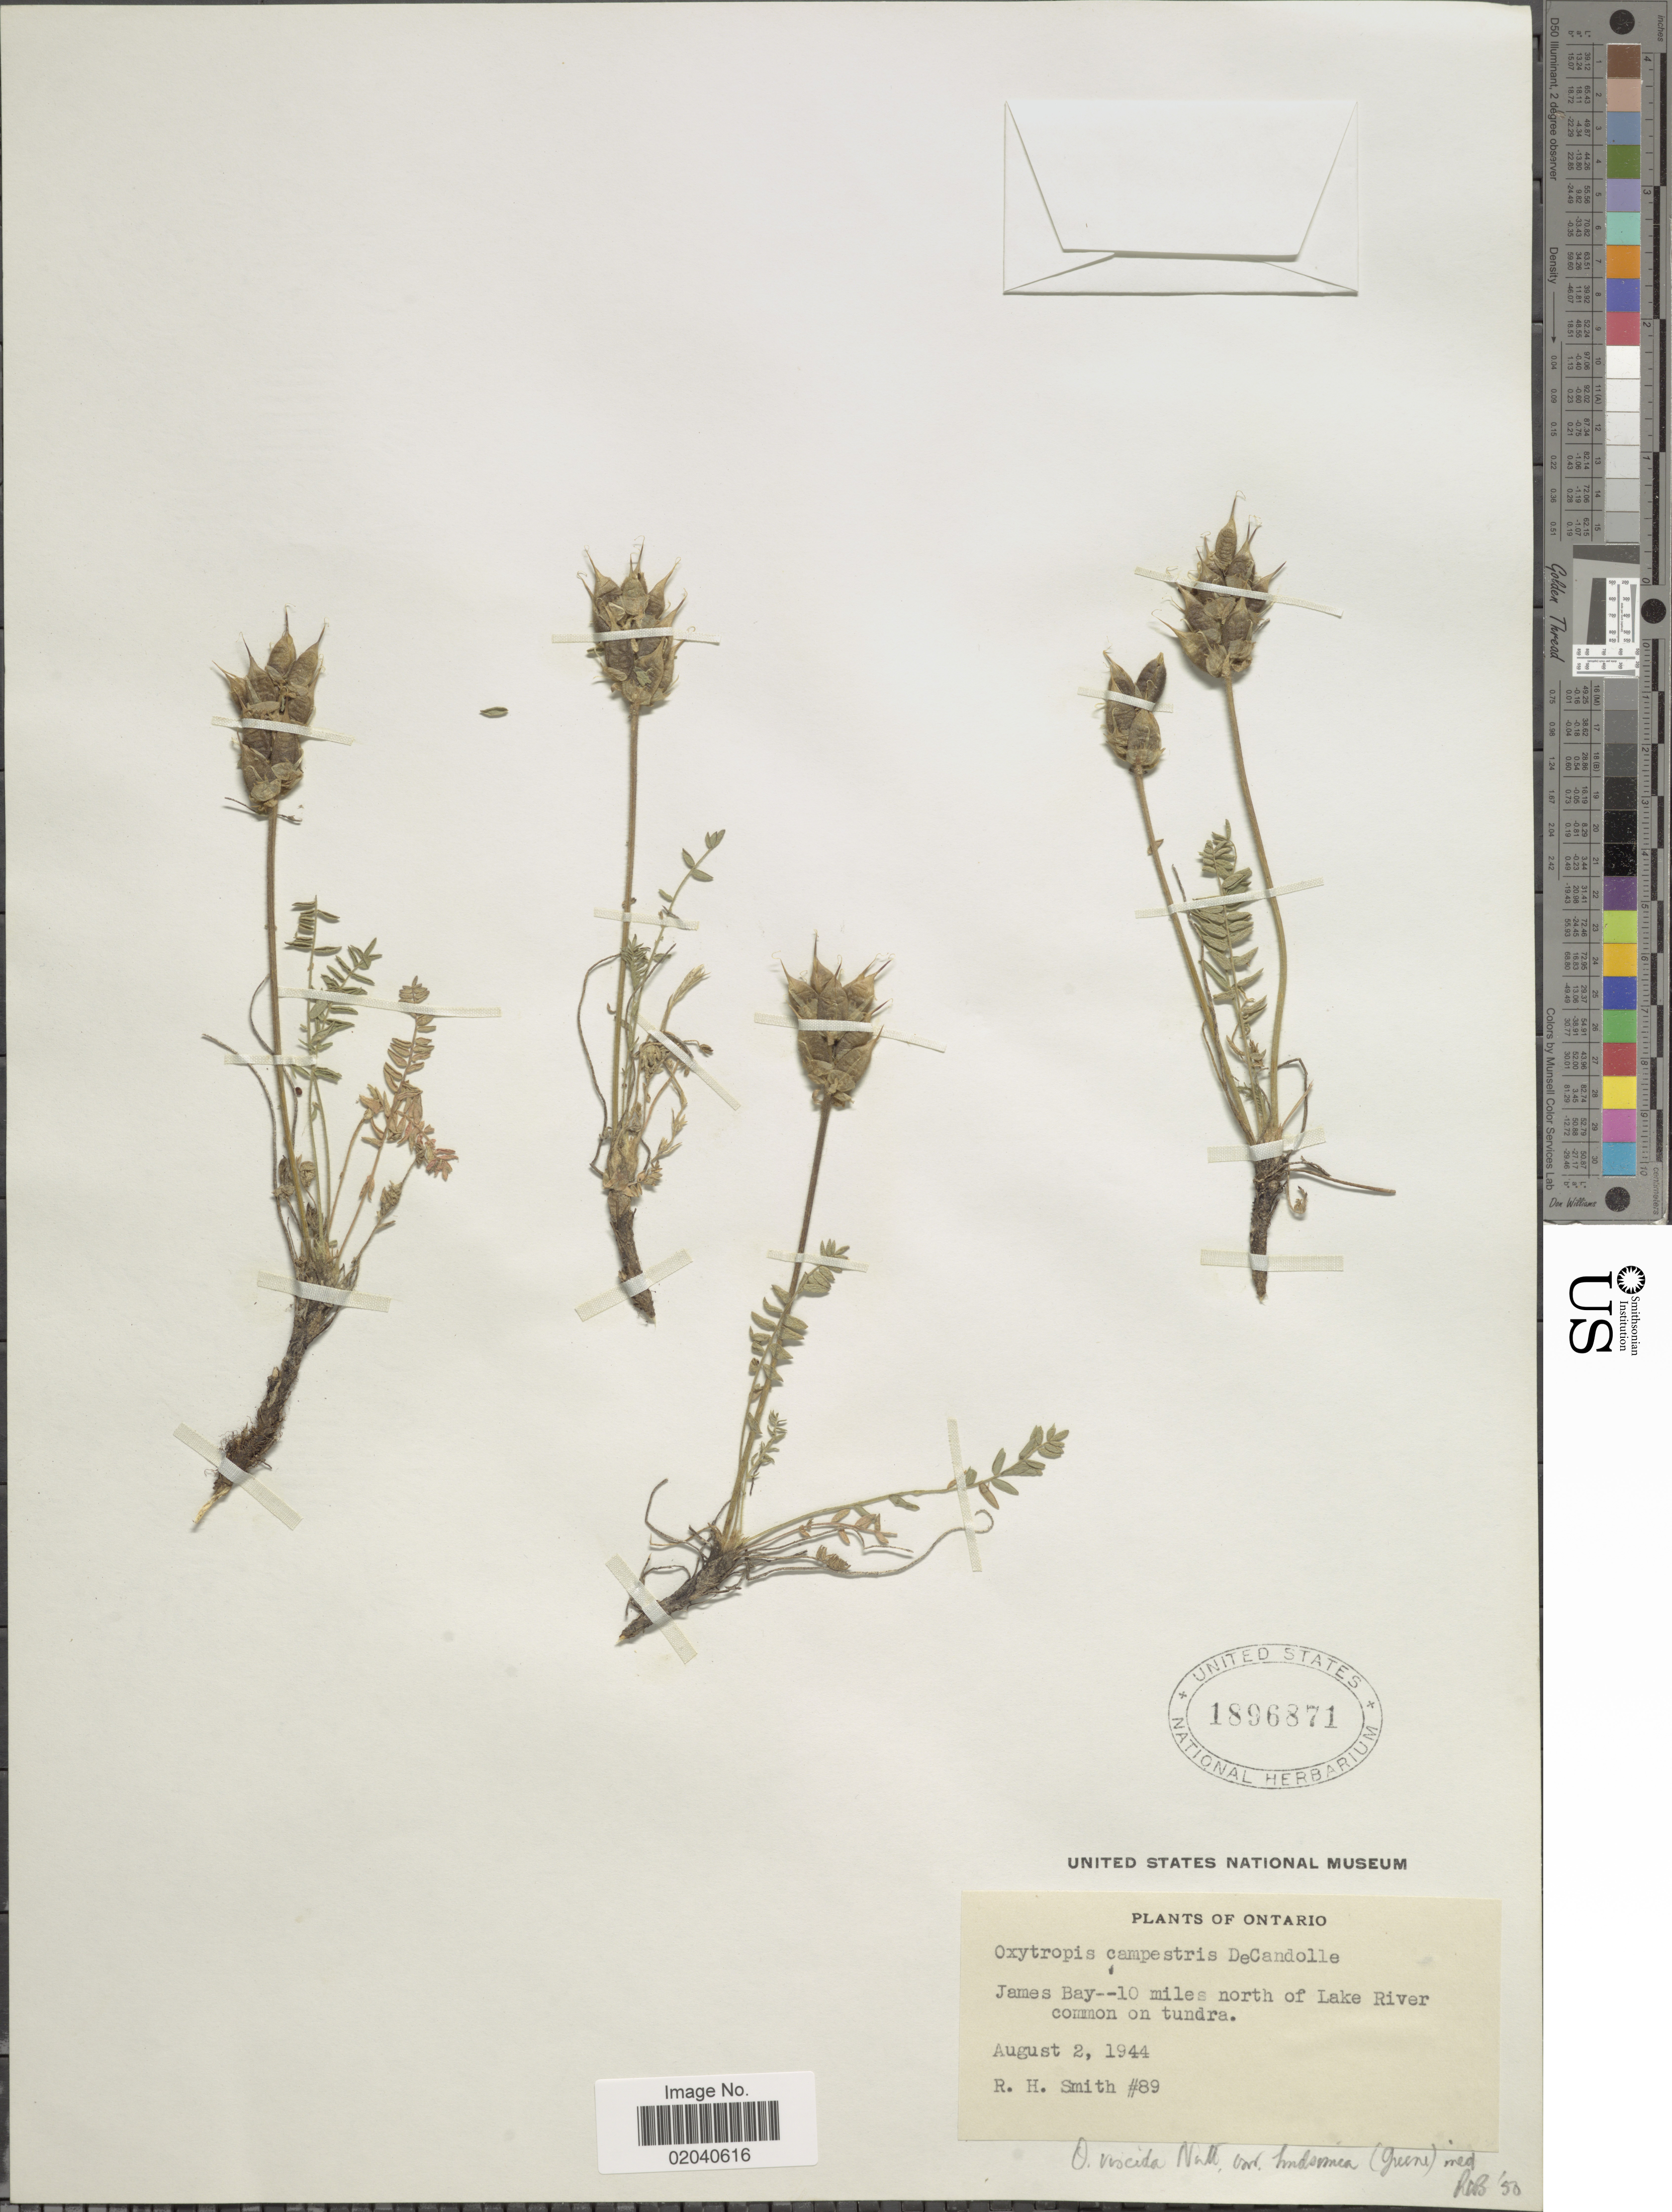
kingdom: Plantae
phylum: Tracheophyta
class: Magnoliopsida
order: Fabales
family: Fabaceae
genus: Oxytropis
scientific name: Oxytropis viscida var. hudsonica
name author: (Greene) Barneby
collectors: R. H. Smith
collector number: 89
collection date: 1944-08-02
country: Canada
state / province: Ontario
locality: James Bay - 10 miles north of Lake River common on tundra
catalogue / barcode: US 1896871